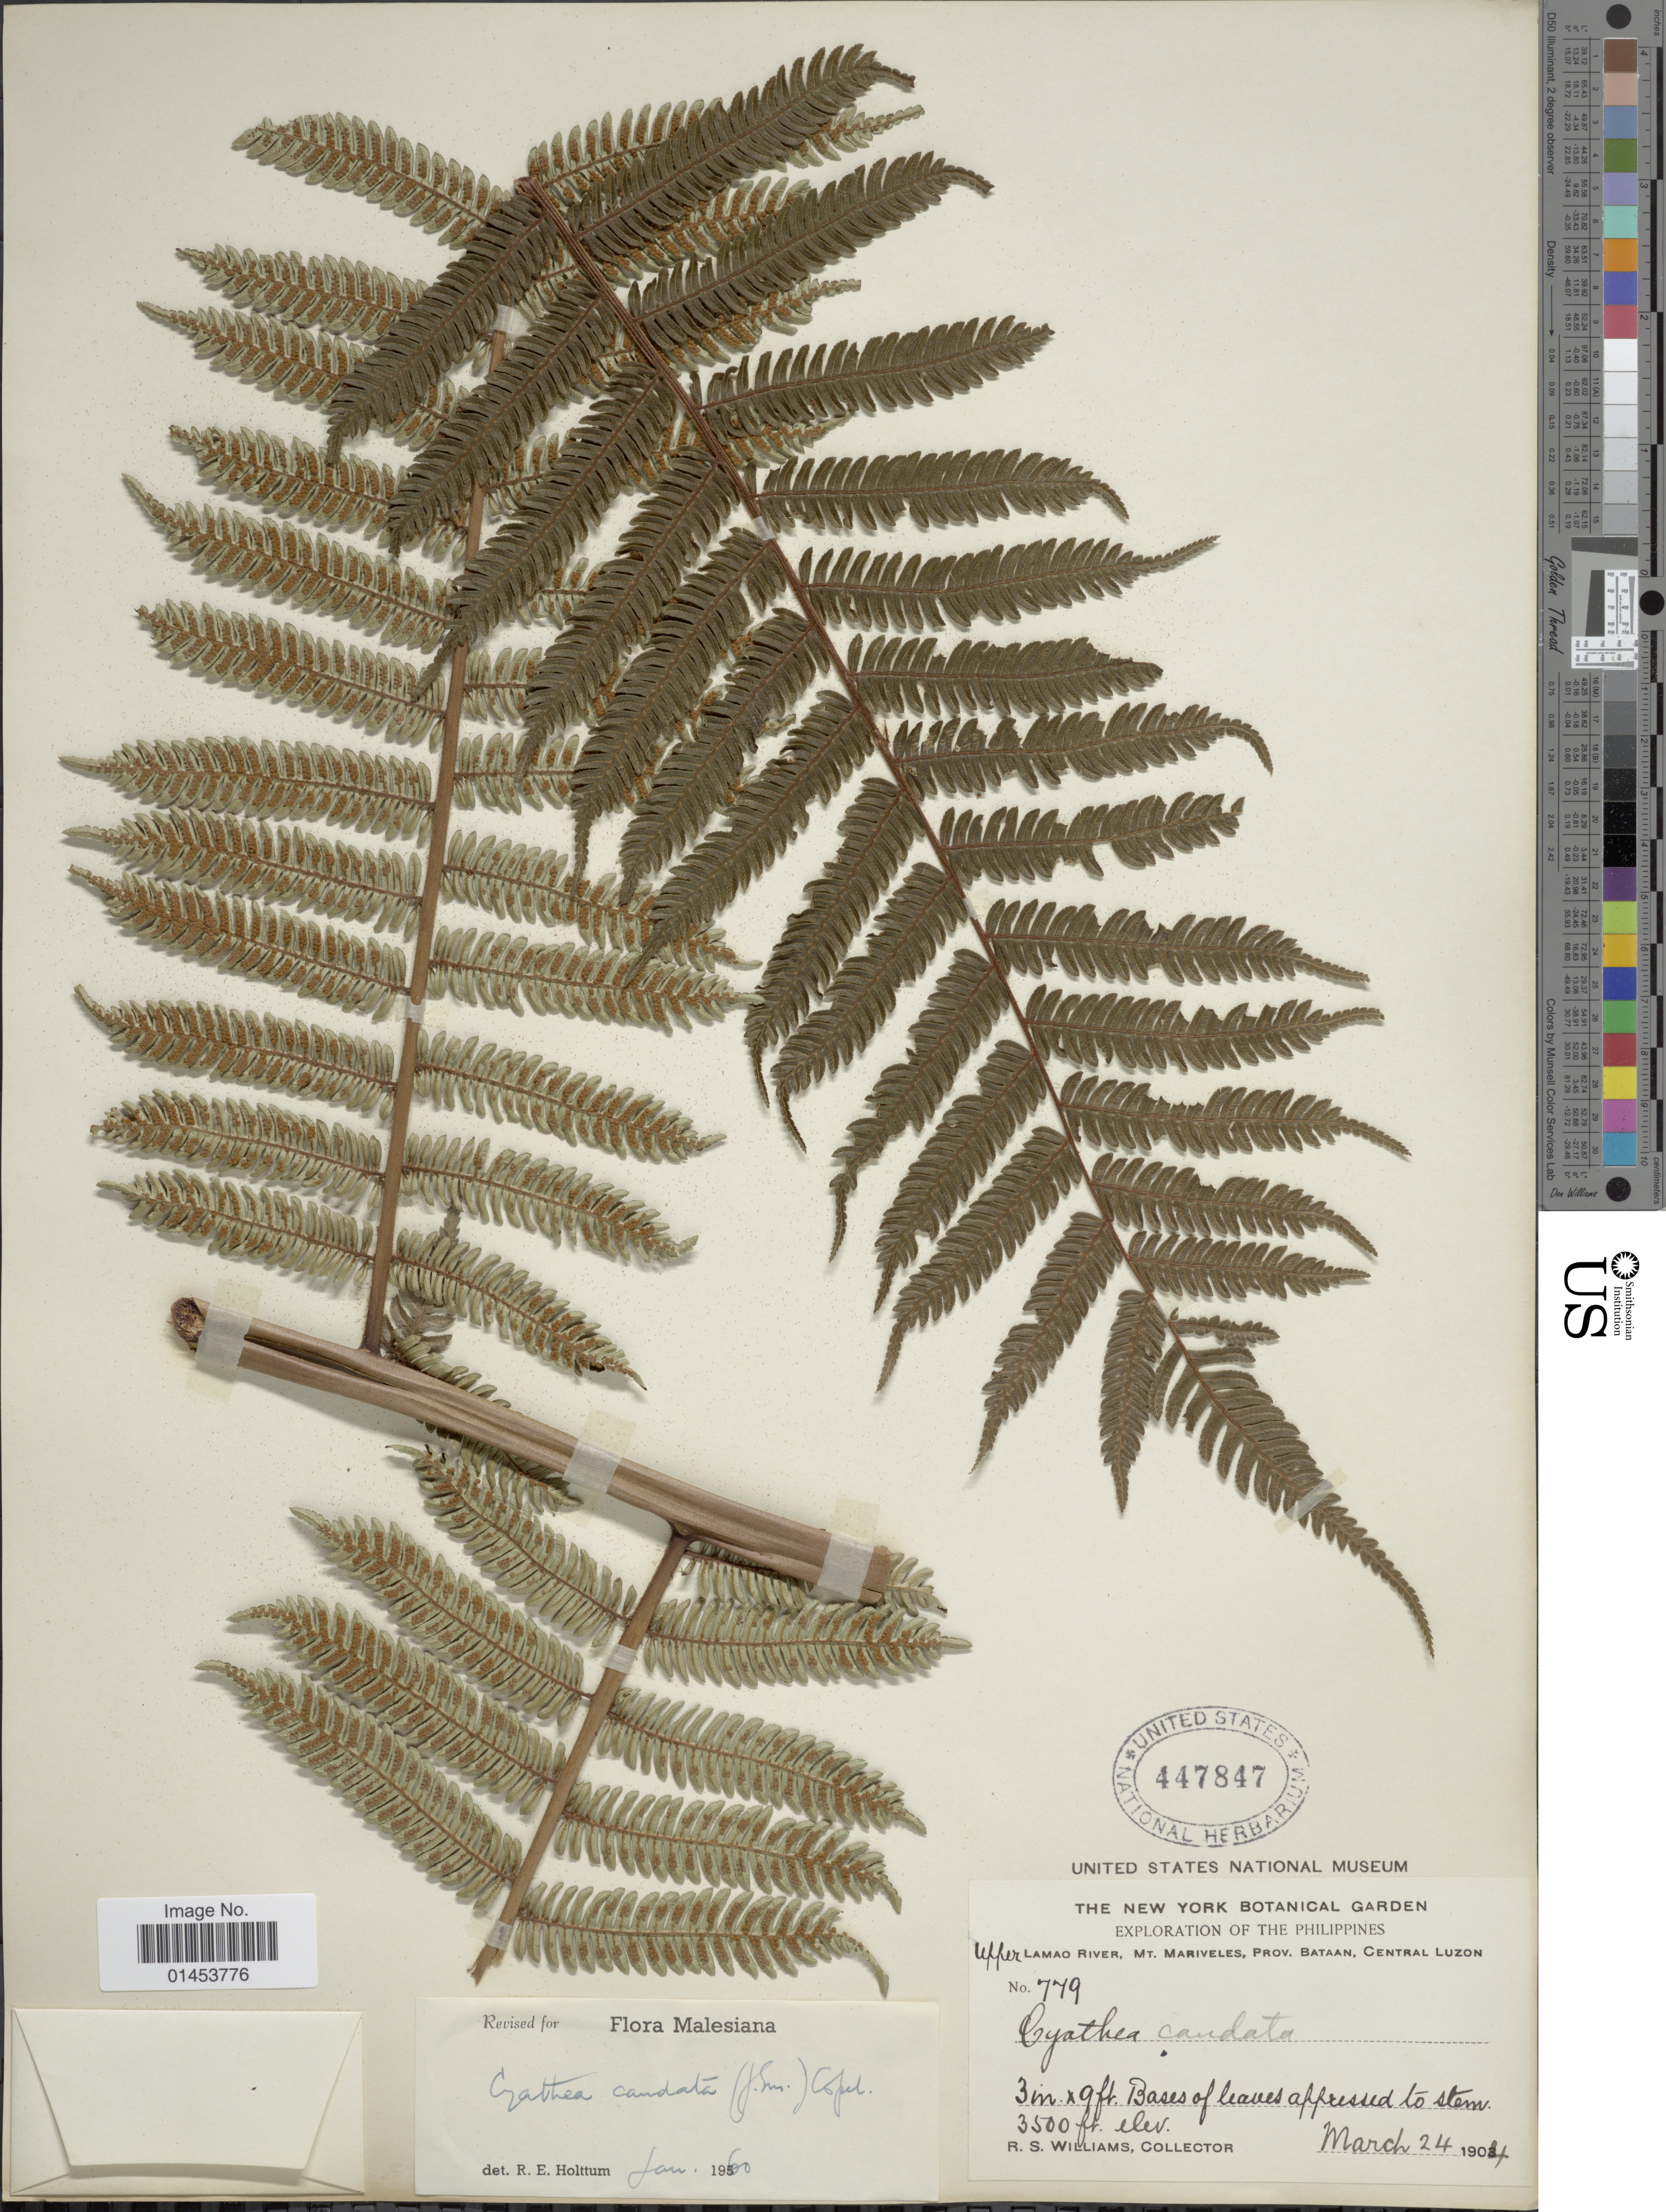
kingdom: Plantae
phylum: Tracheophyta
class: Polypodiopsida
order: Cyatheales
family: Cyatheaceae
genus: Cyathea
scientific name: Cyathea caudata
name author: (Hook.) Copel.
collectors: R. S. Williams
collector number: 779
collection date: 1904-03-24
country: Philippines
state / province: Central Luzon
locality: Upper Lamao River, Mt. Mariveles, prov. Bataan, Central Luzon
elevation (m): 1067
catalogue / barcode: US 447847